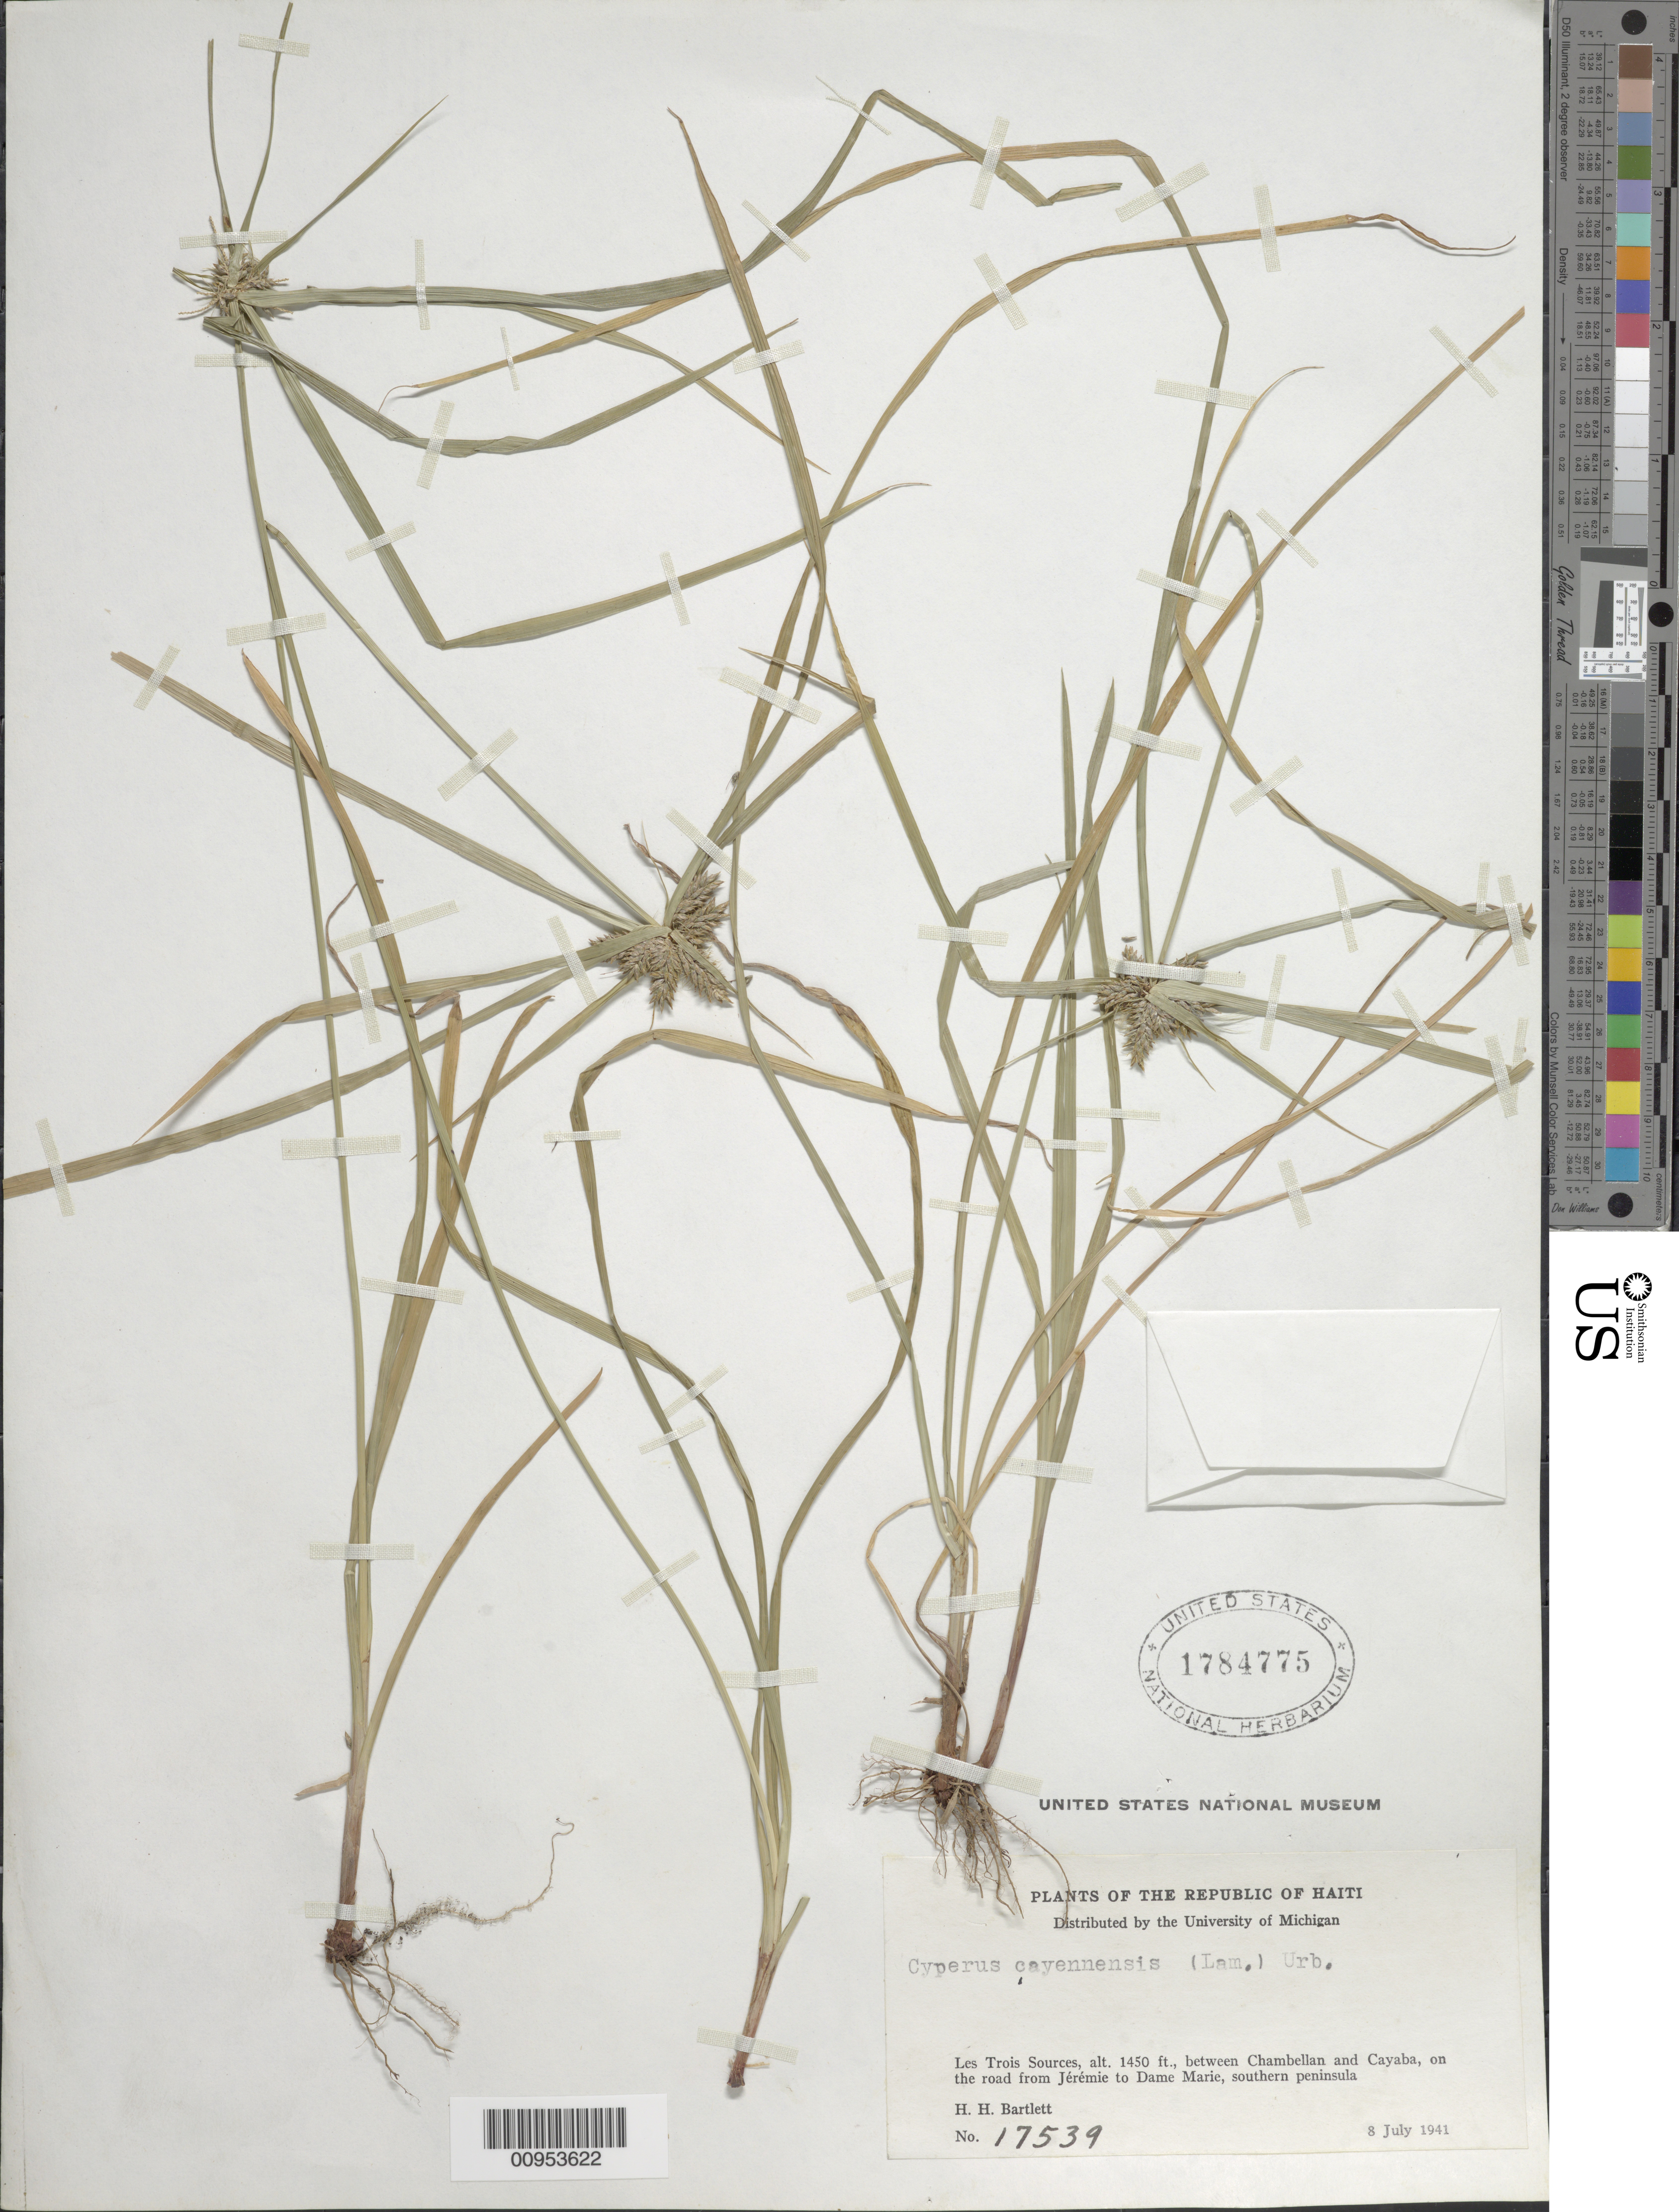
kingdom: Plantae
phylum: Tracheophyta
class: Liliopsida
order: Poales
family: Cyperaceae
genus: Cyperus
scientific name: Cyperus aggregatus var. aggregatus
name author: (Willd.) Endl.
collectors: H. H. Bartlett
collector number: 17539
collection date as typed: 08 Jul 1941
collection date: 1941-07-08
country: Haiti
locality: Les Trois Sources, between Chambellan and Cayaba, on the road from Jérémie to Dame Marie, southern peninsula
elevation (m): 442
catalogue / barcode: US 1784775